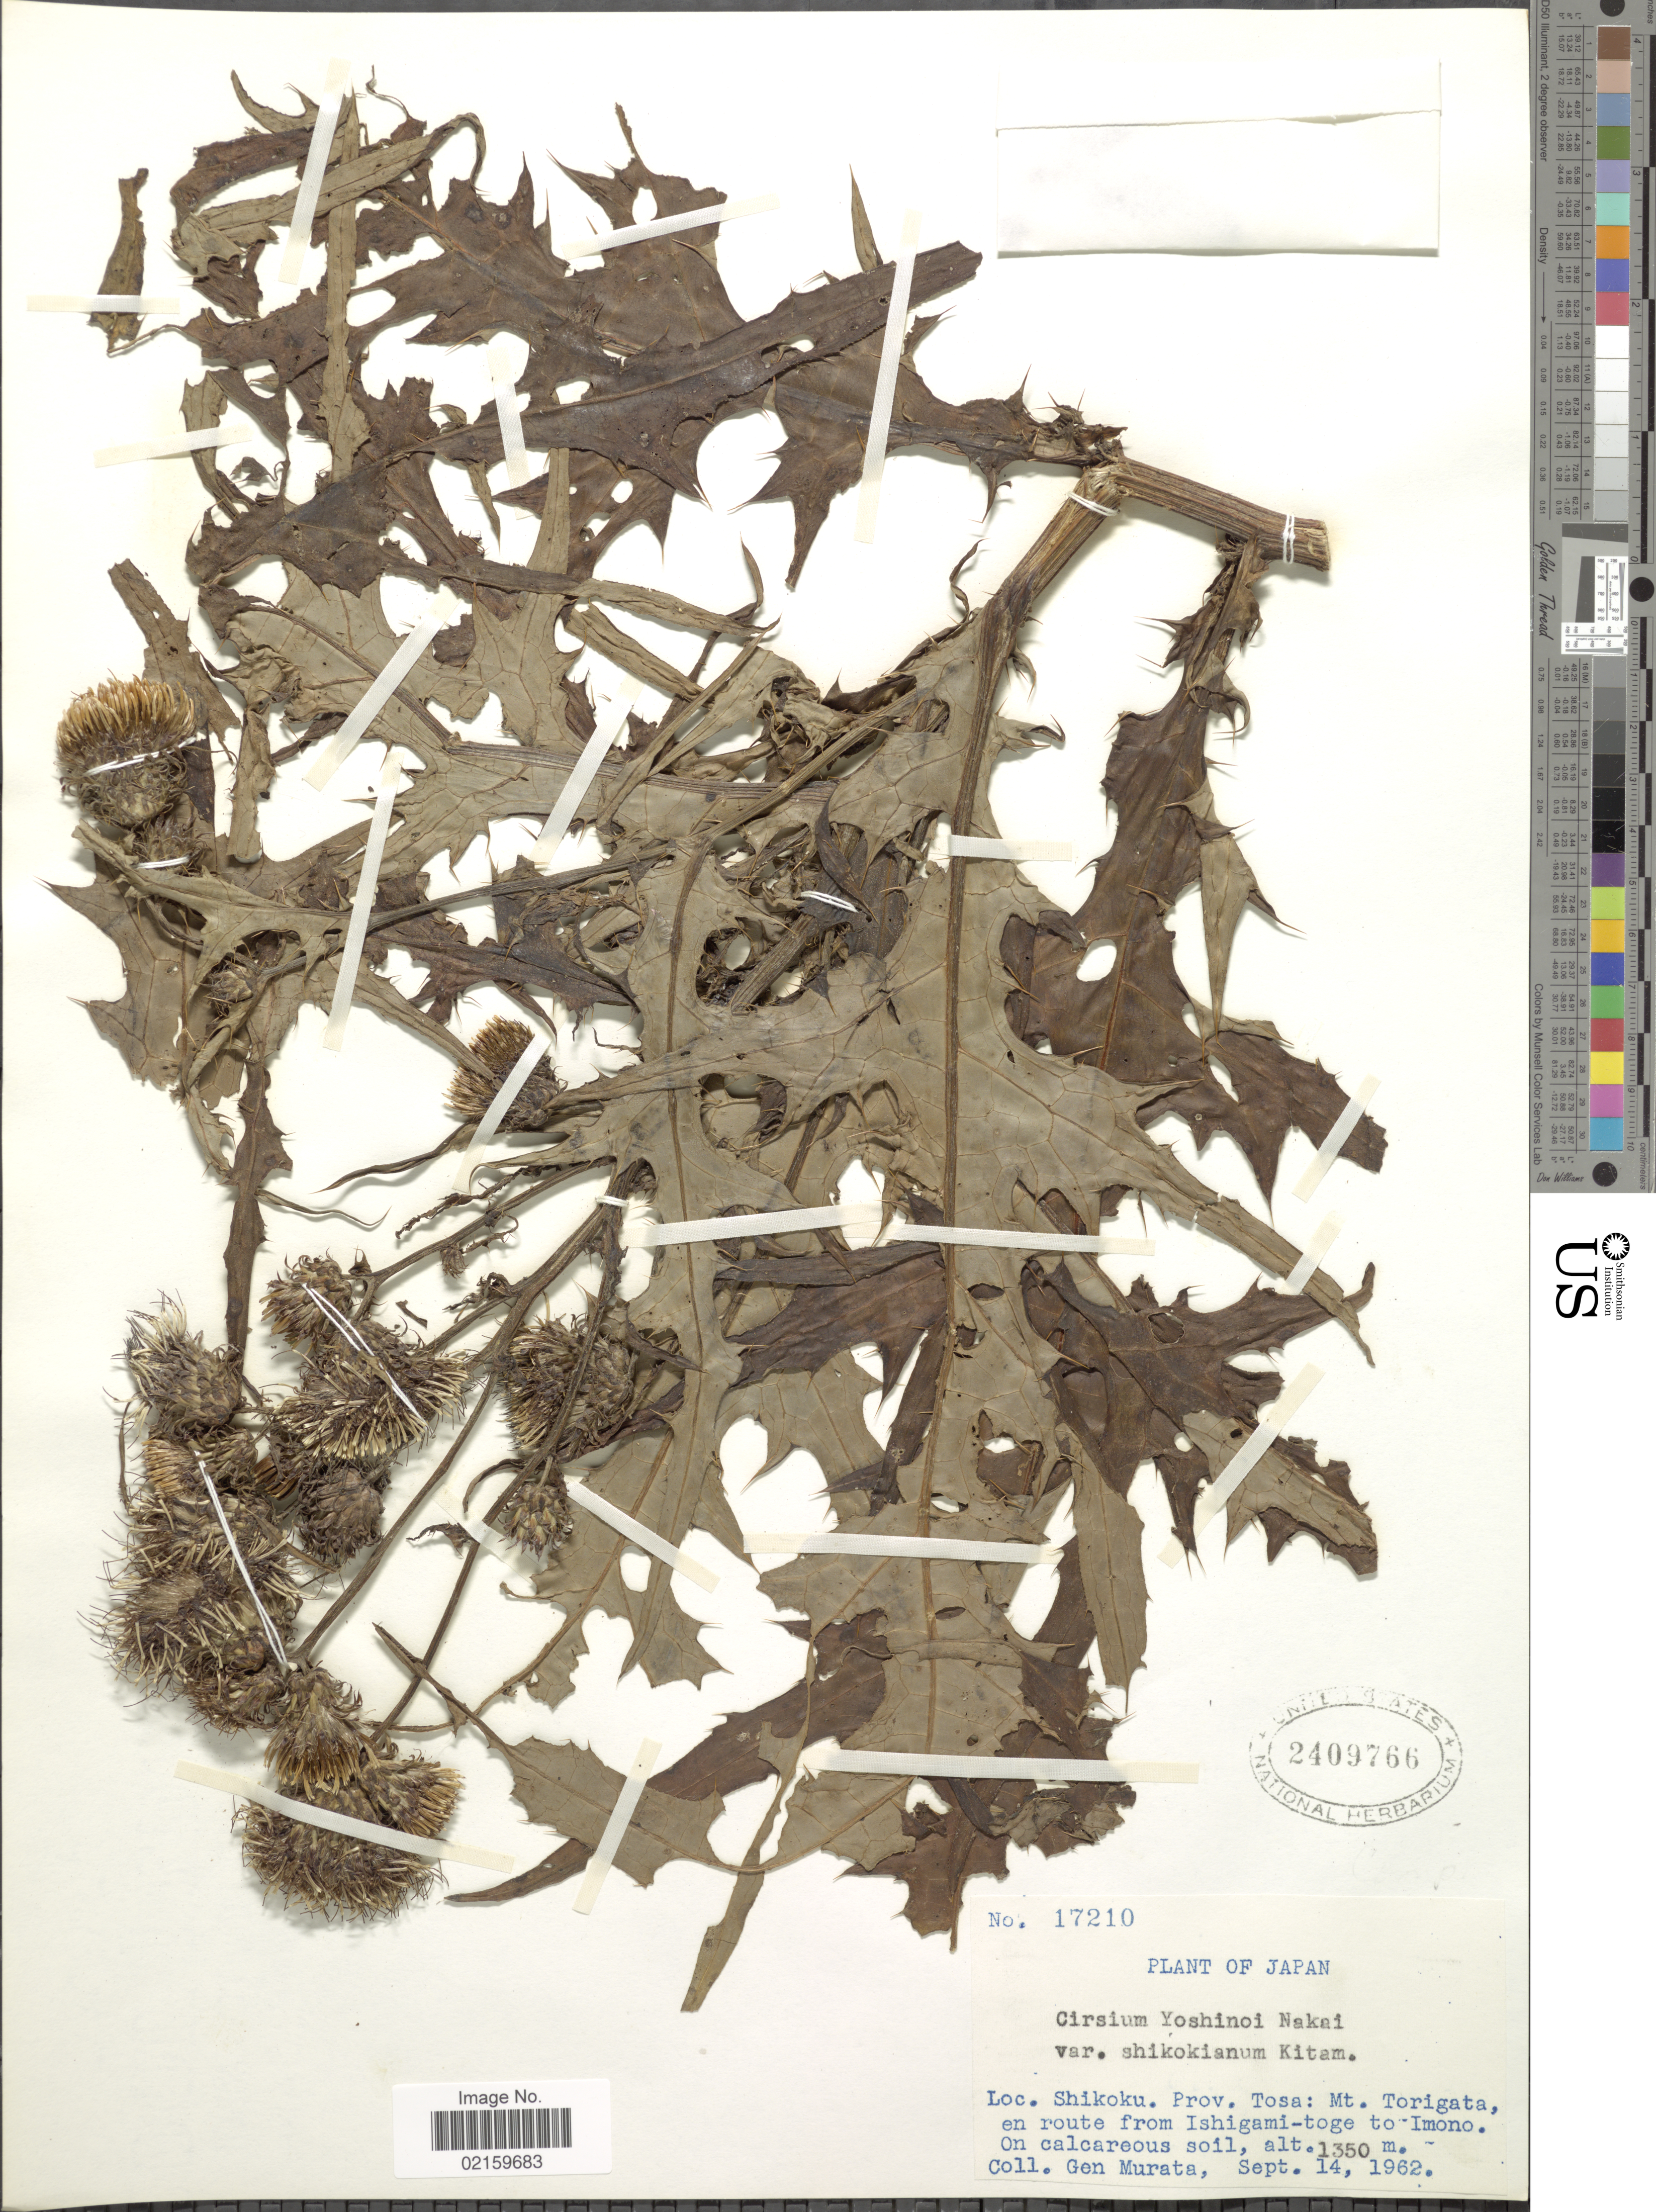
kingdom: Plantae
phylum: Tracheophyta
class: Magnoliopsida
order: Asterales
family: Asteraceae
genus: Cirsium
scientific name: Cirsium nipponicum var. shikokianum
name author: (Kitam.) Ohwi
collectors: G. Murata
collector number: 17210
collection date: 1962-09-14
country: Japan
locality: Shikoku, Prov. Tosa: Mt. Torigata, en route from Ishigami-toge to Imono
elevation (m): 1350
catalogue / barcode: US 2409766